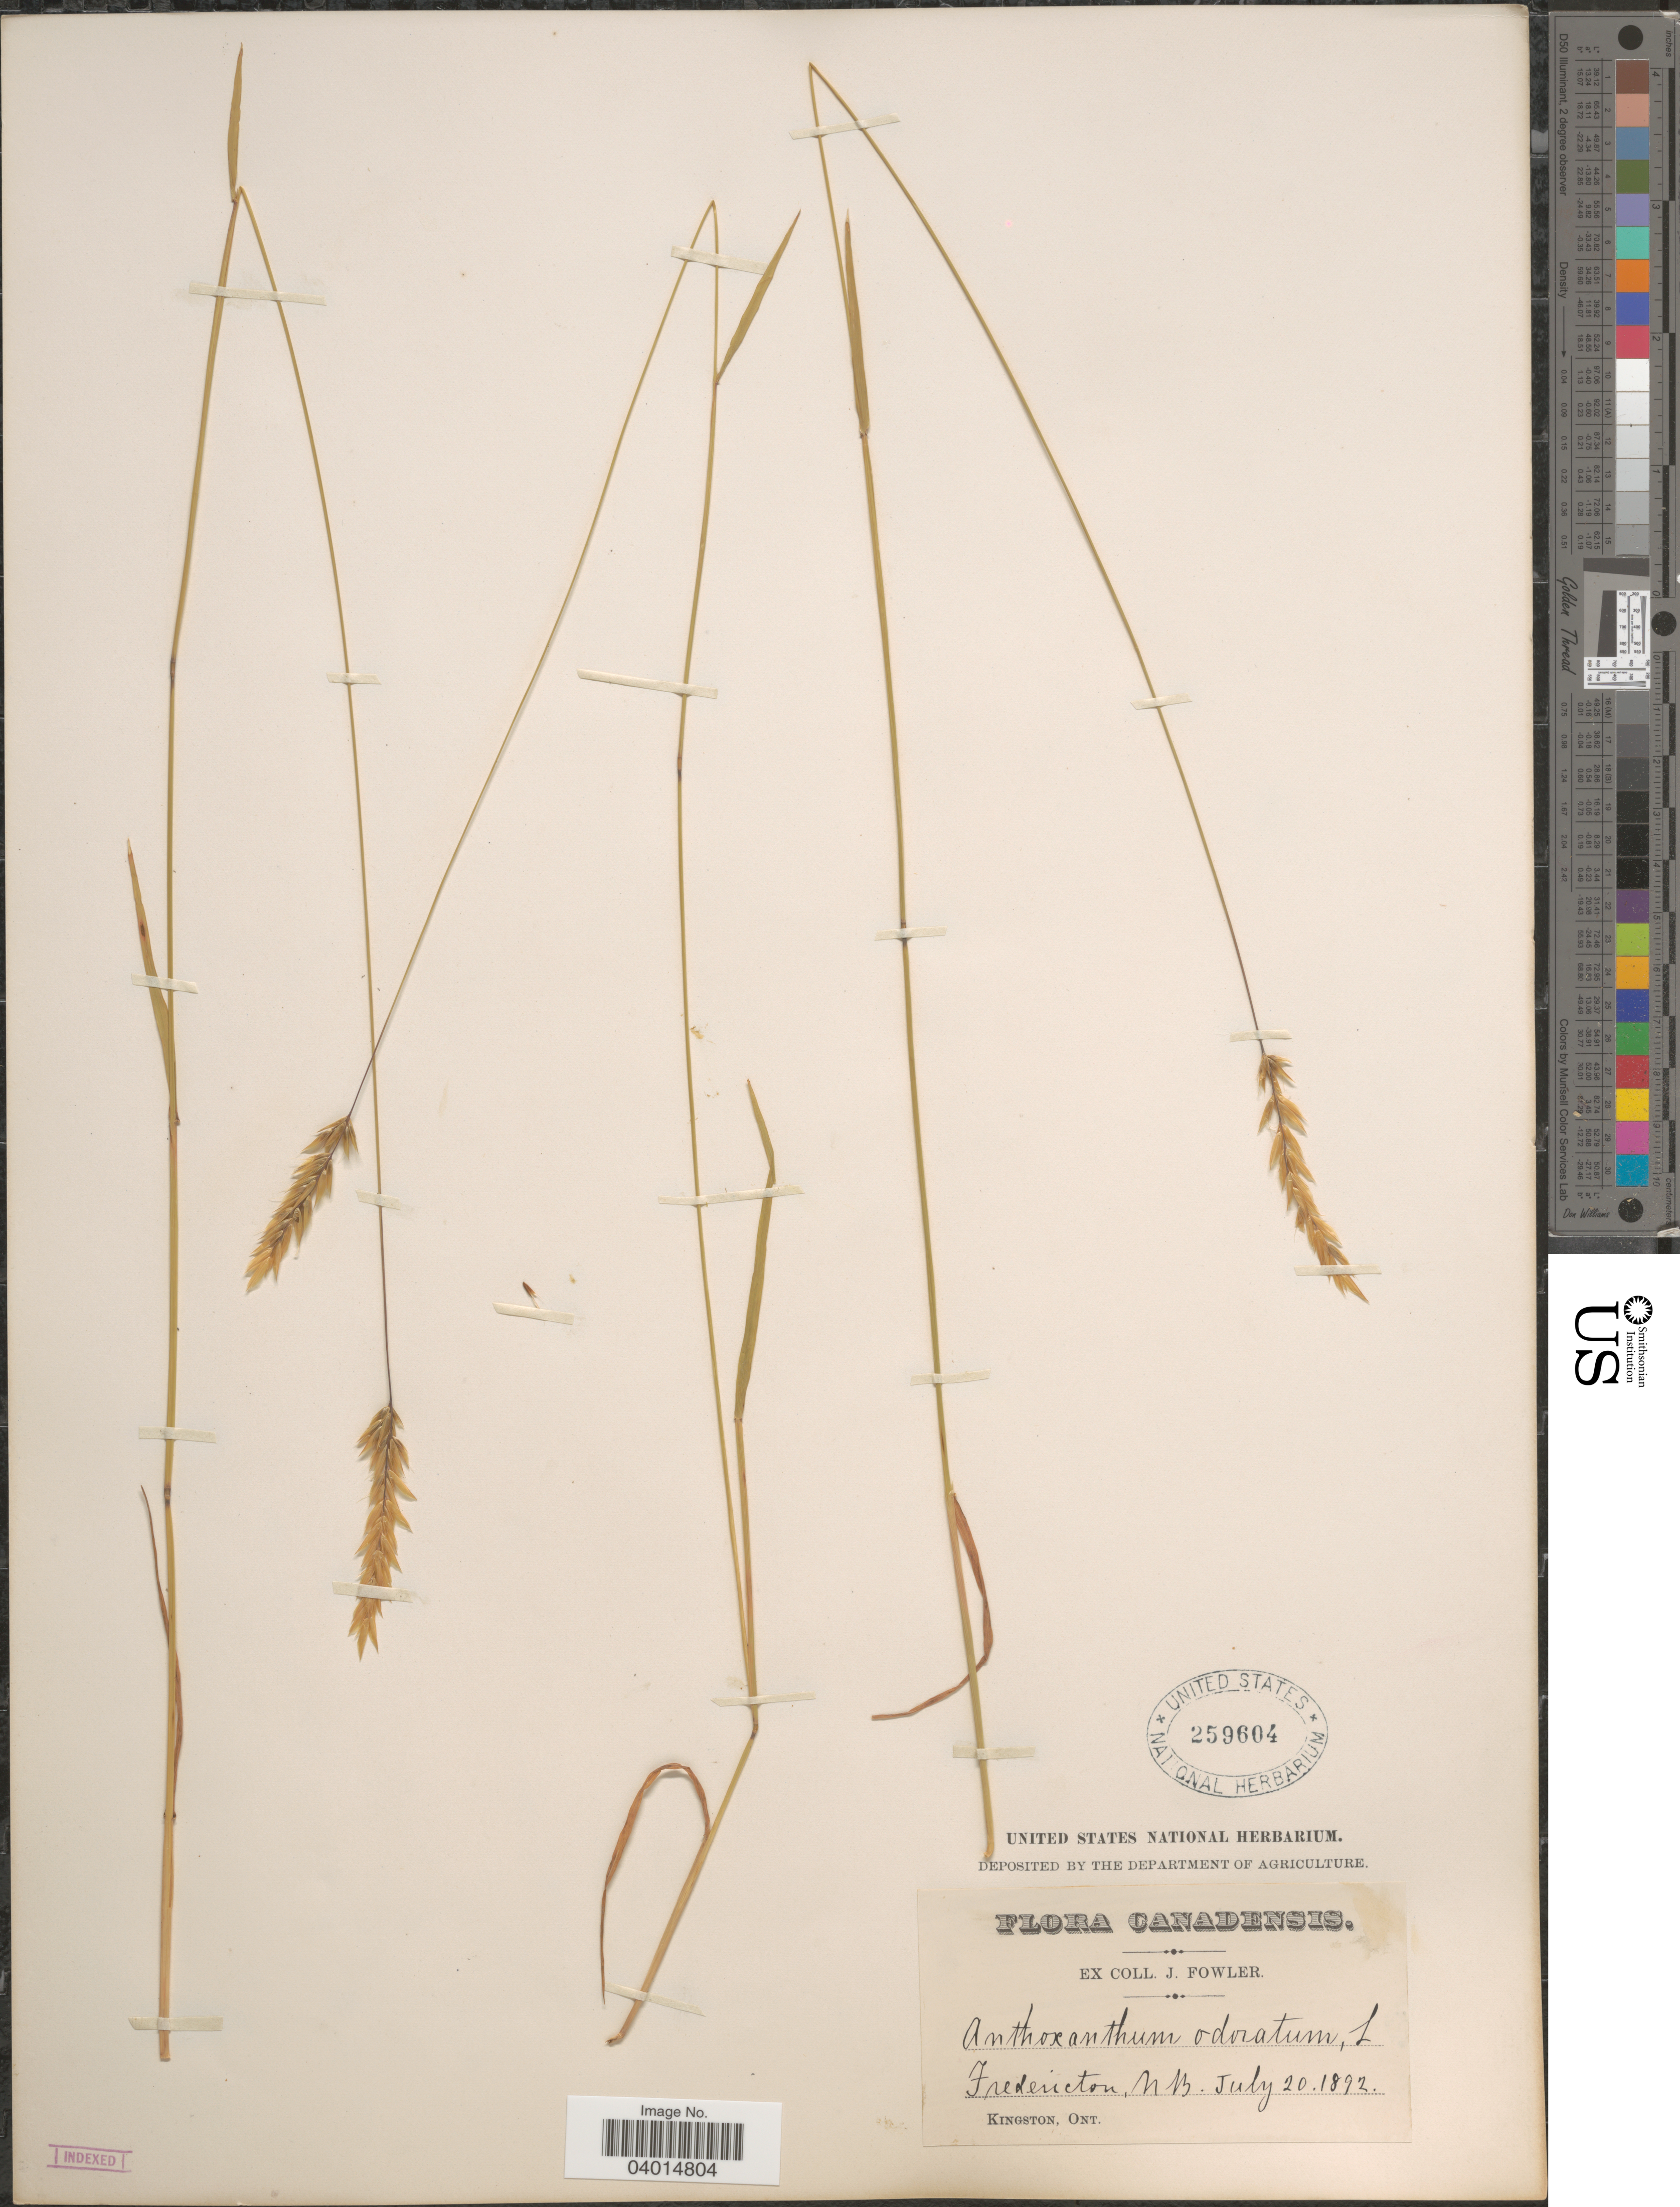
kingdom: Plantae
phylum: Tracheophyta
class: Liliopsida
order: Poales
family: Poaceae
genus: Anthoxanthum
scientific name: Anthoxanthum odoratum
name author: L.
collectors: J. Fowler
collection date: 1892-07-20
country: Canada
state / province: New Brunswick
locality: Fredericton.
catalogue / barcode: US 259604